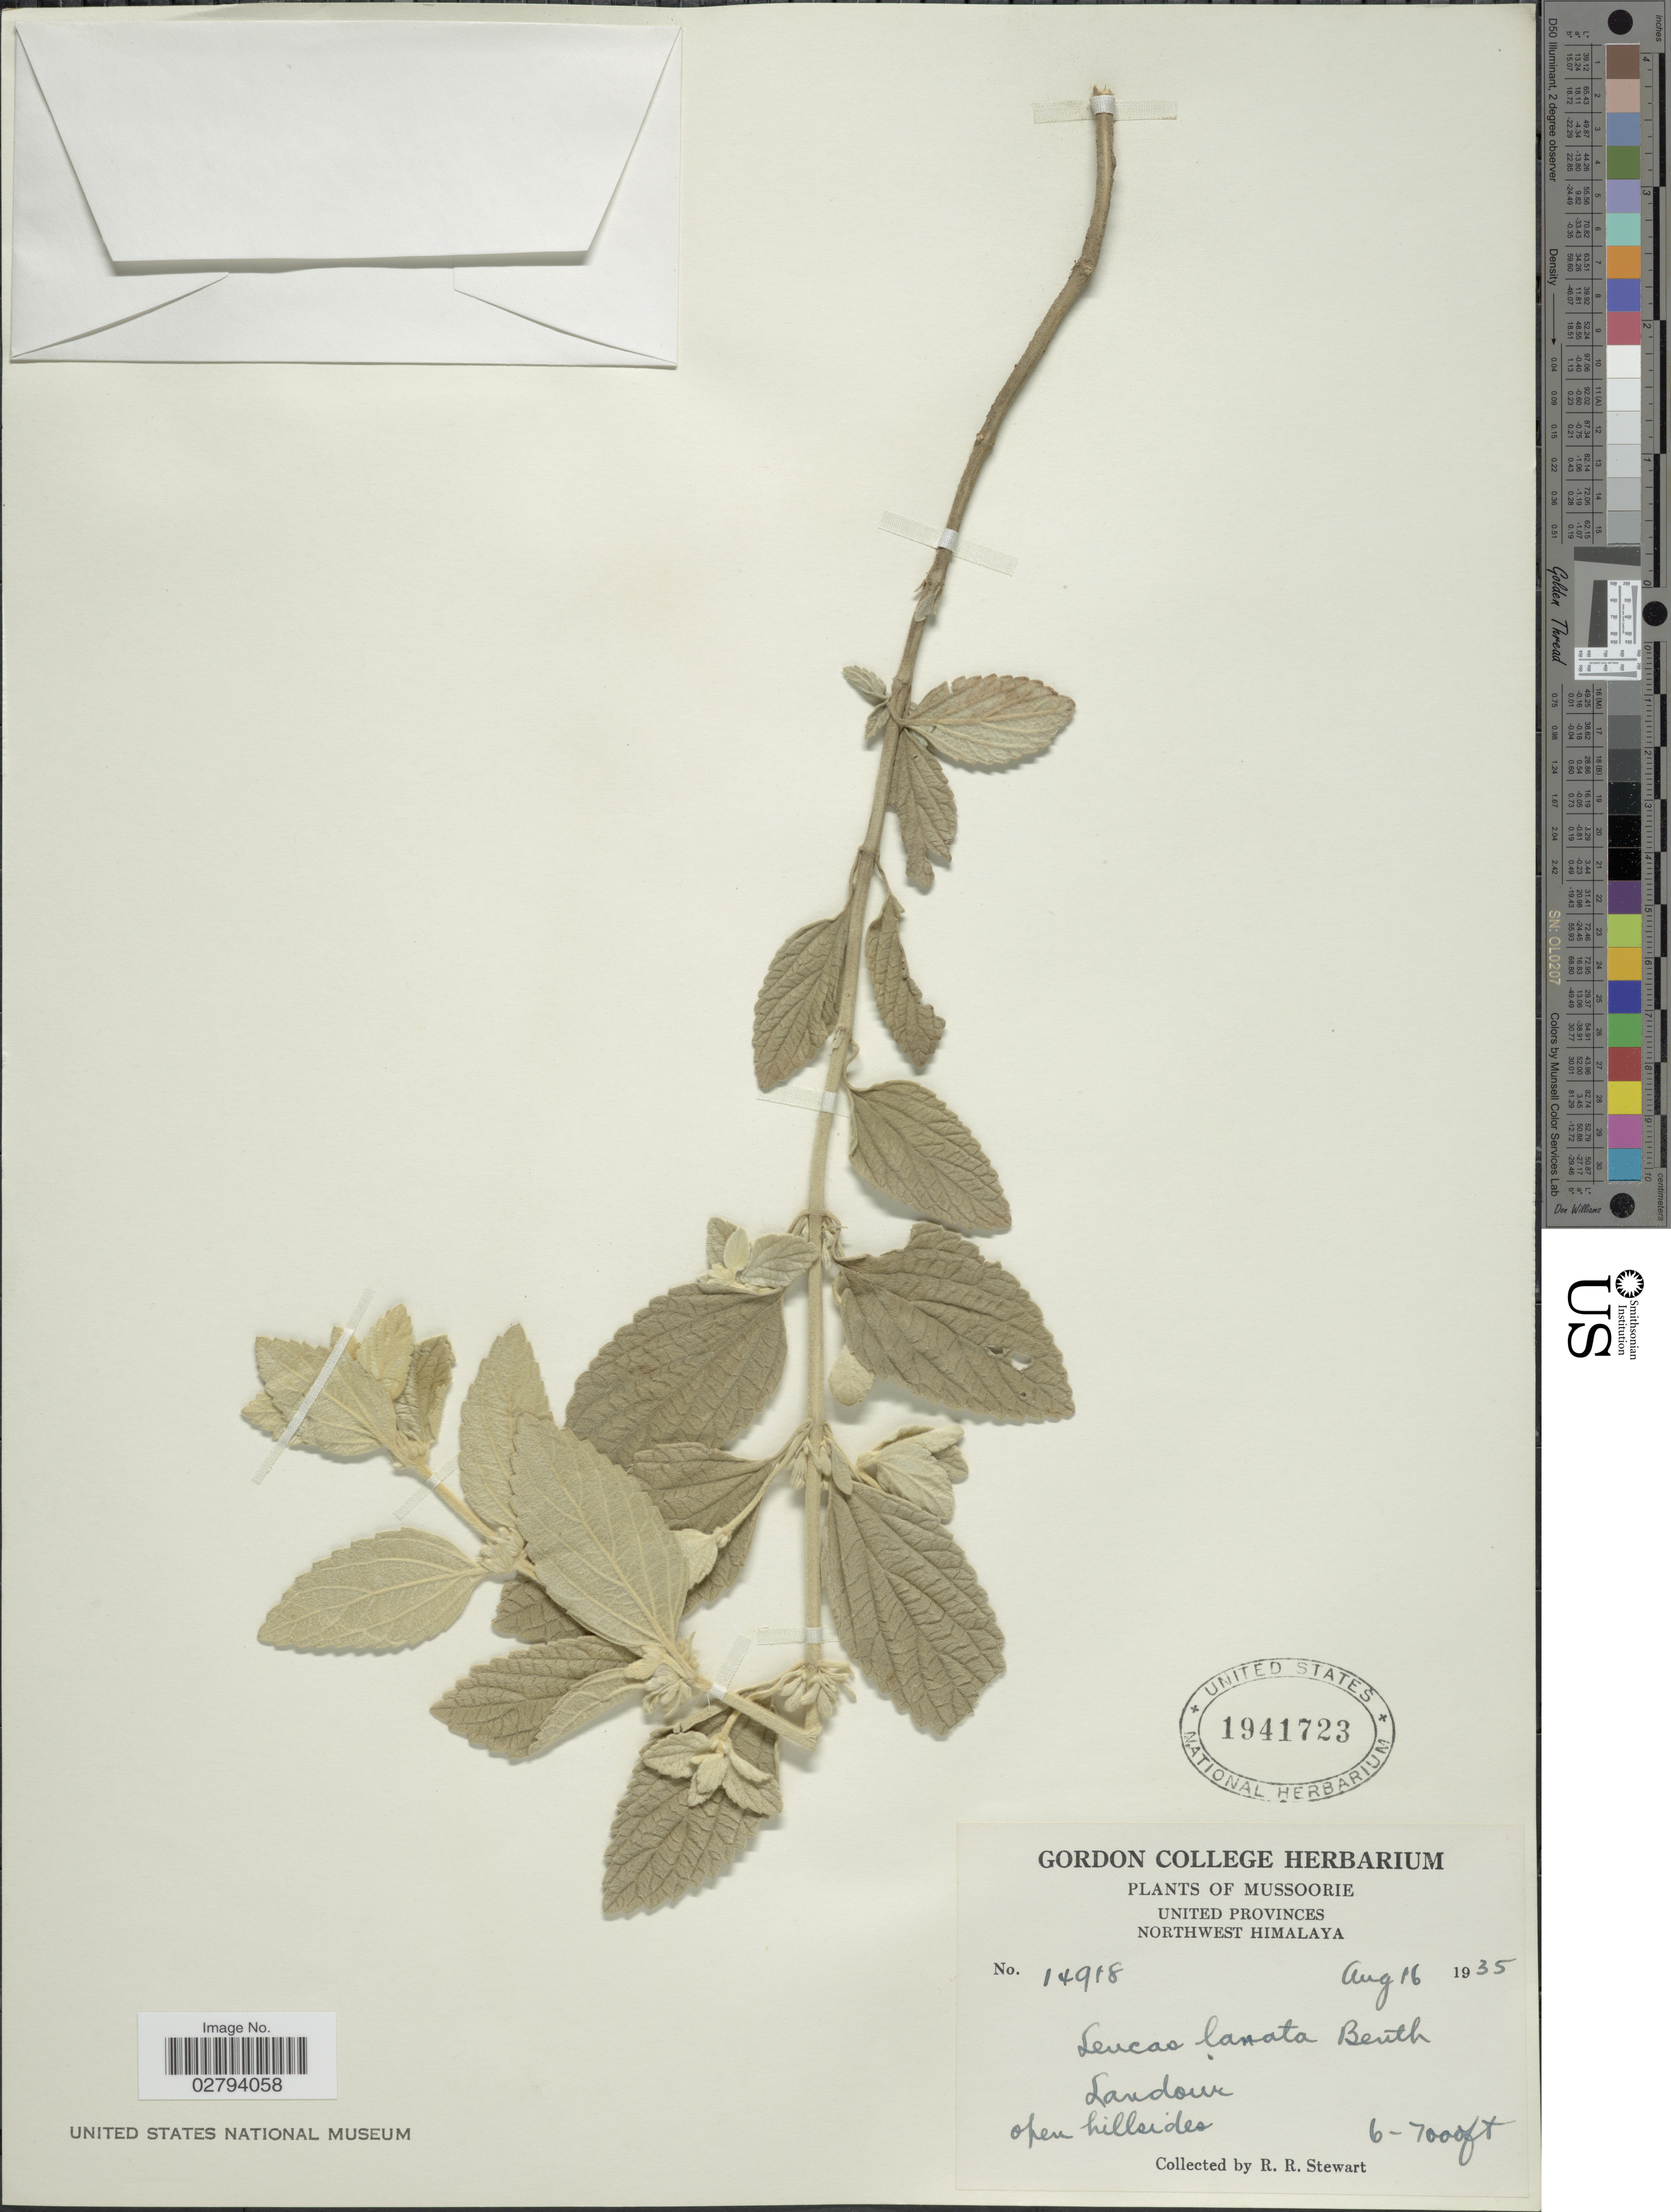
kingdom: Plantae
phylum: Tracheophyta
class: Magnoliopsida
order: Lamiales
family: Lamiaceae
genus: Leucas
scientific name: Leucas lanata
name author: Benth.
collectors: R. R. Stewart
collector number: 14918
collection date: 1935-08-16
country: India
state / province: Uttarakhand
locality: Mussoorie, United Provinces, Northwest Himalaya, Landour.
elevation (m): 1829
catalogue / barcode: US 1941723